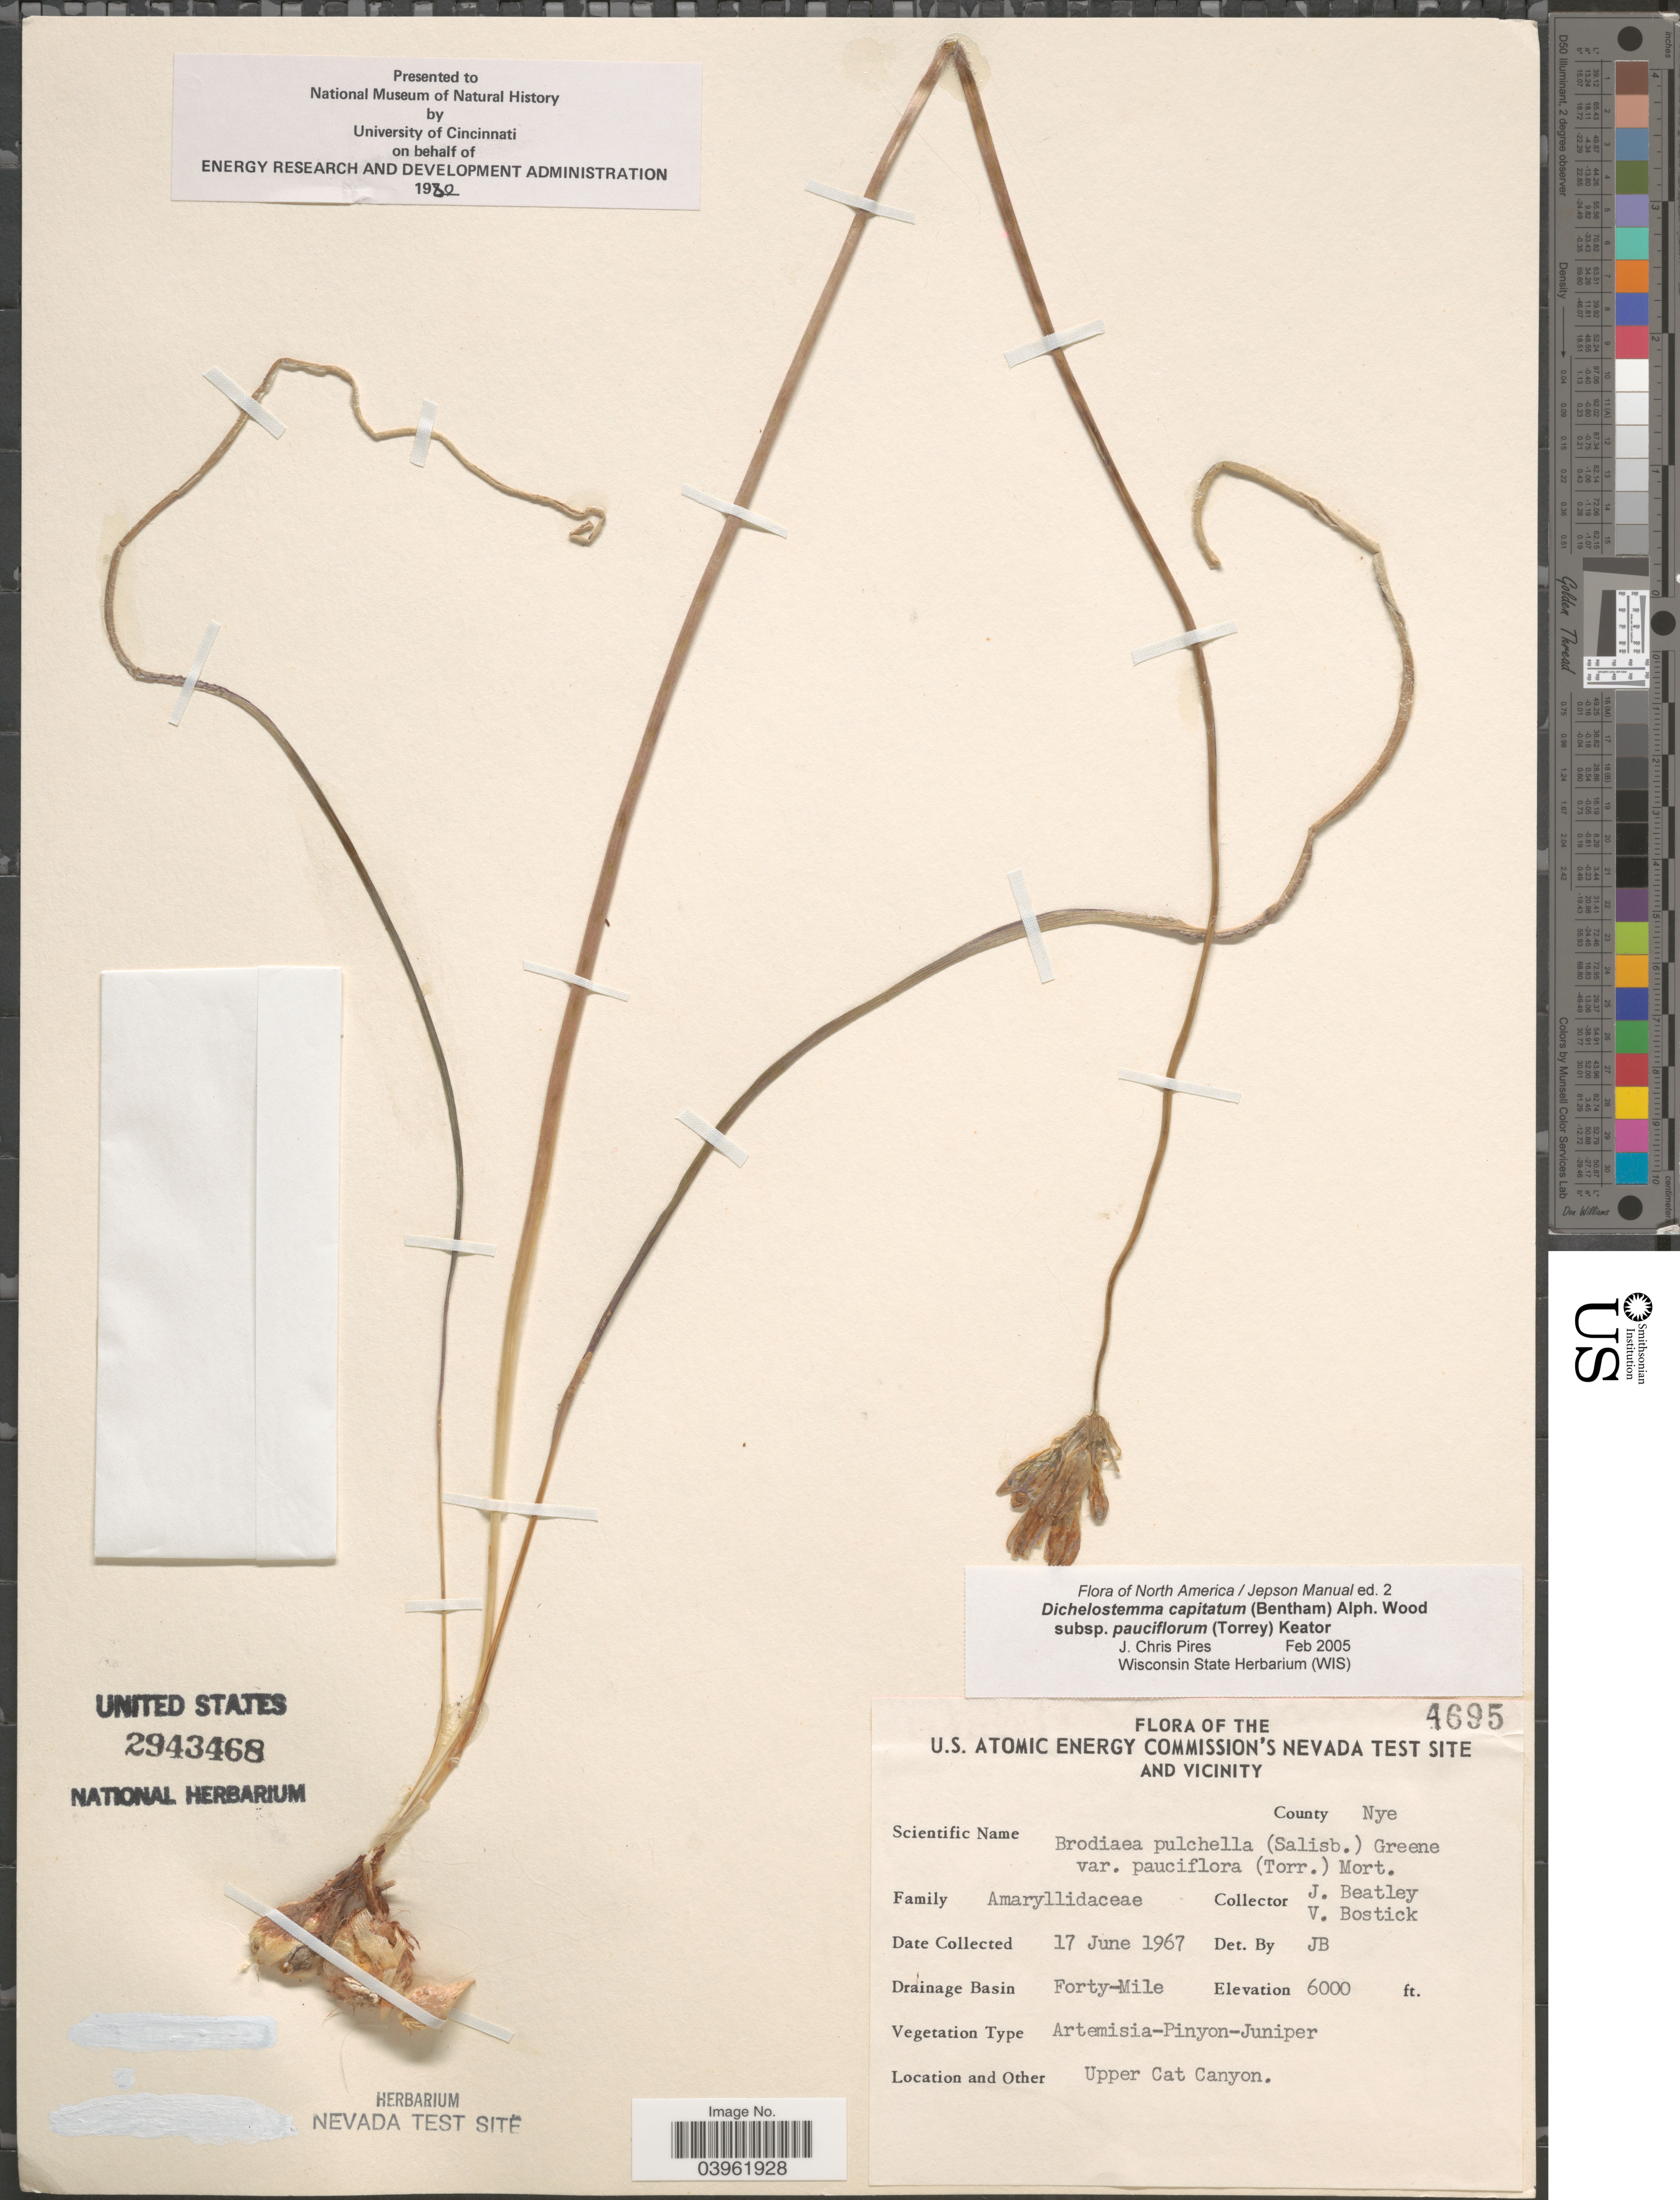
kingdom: Plantae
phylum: Tracheophyta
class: Liliopsida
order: Asparagales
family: Asparagaceae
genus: Dichelostemma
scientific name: Dichelostemma capitatum subsp. pauciflorum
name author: (Torr.) Keator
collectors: J. C. Beatley & V. Bostick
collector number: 4695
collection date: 1967-06-17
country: United States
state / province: Nevada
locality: U.S. Atomic Energy Commission's Nevada Test Site and vicinity. County Nye. Drainage Basin Forty-Mile. Upper Cat Canyon.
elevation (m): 1829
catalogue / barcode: US 2943468